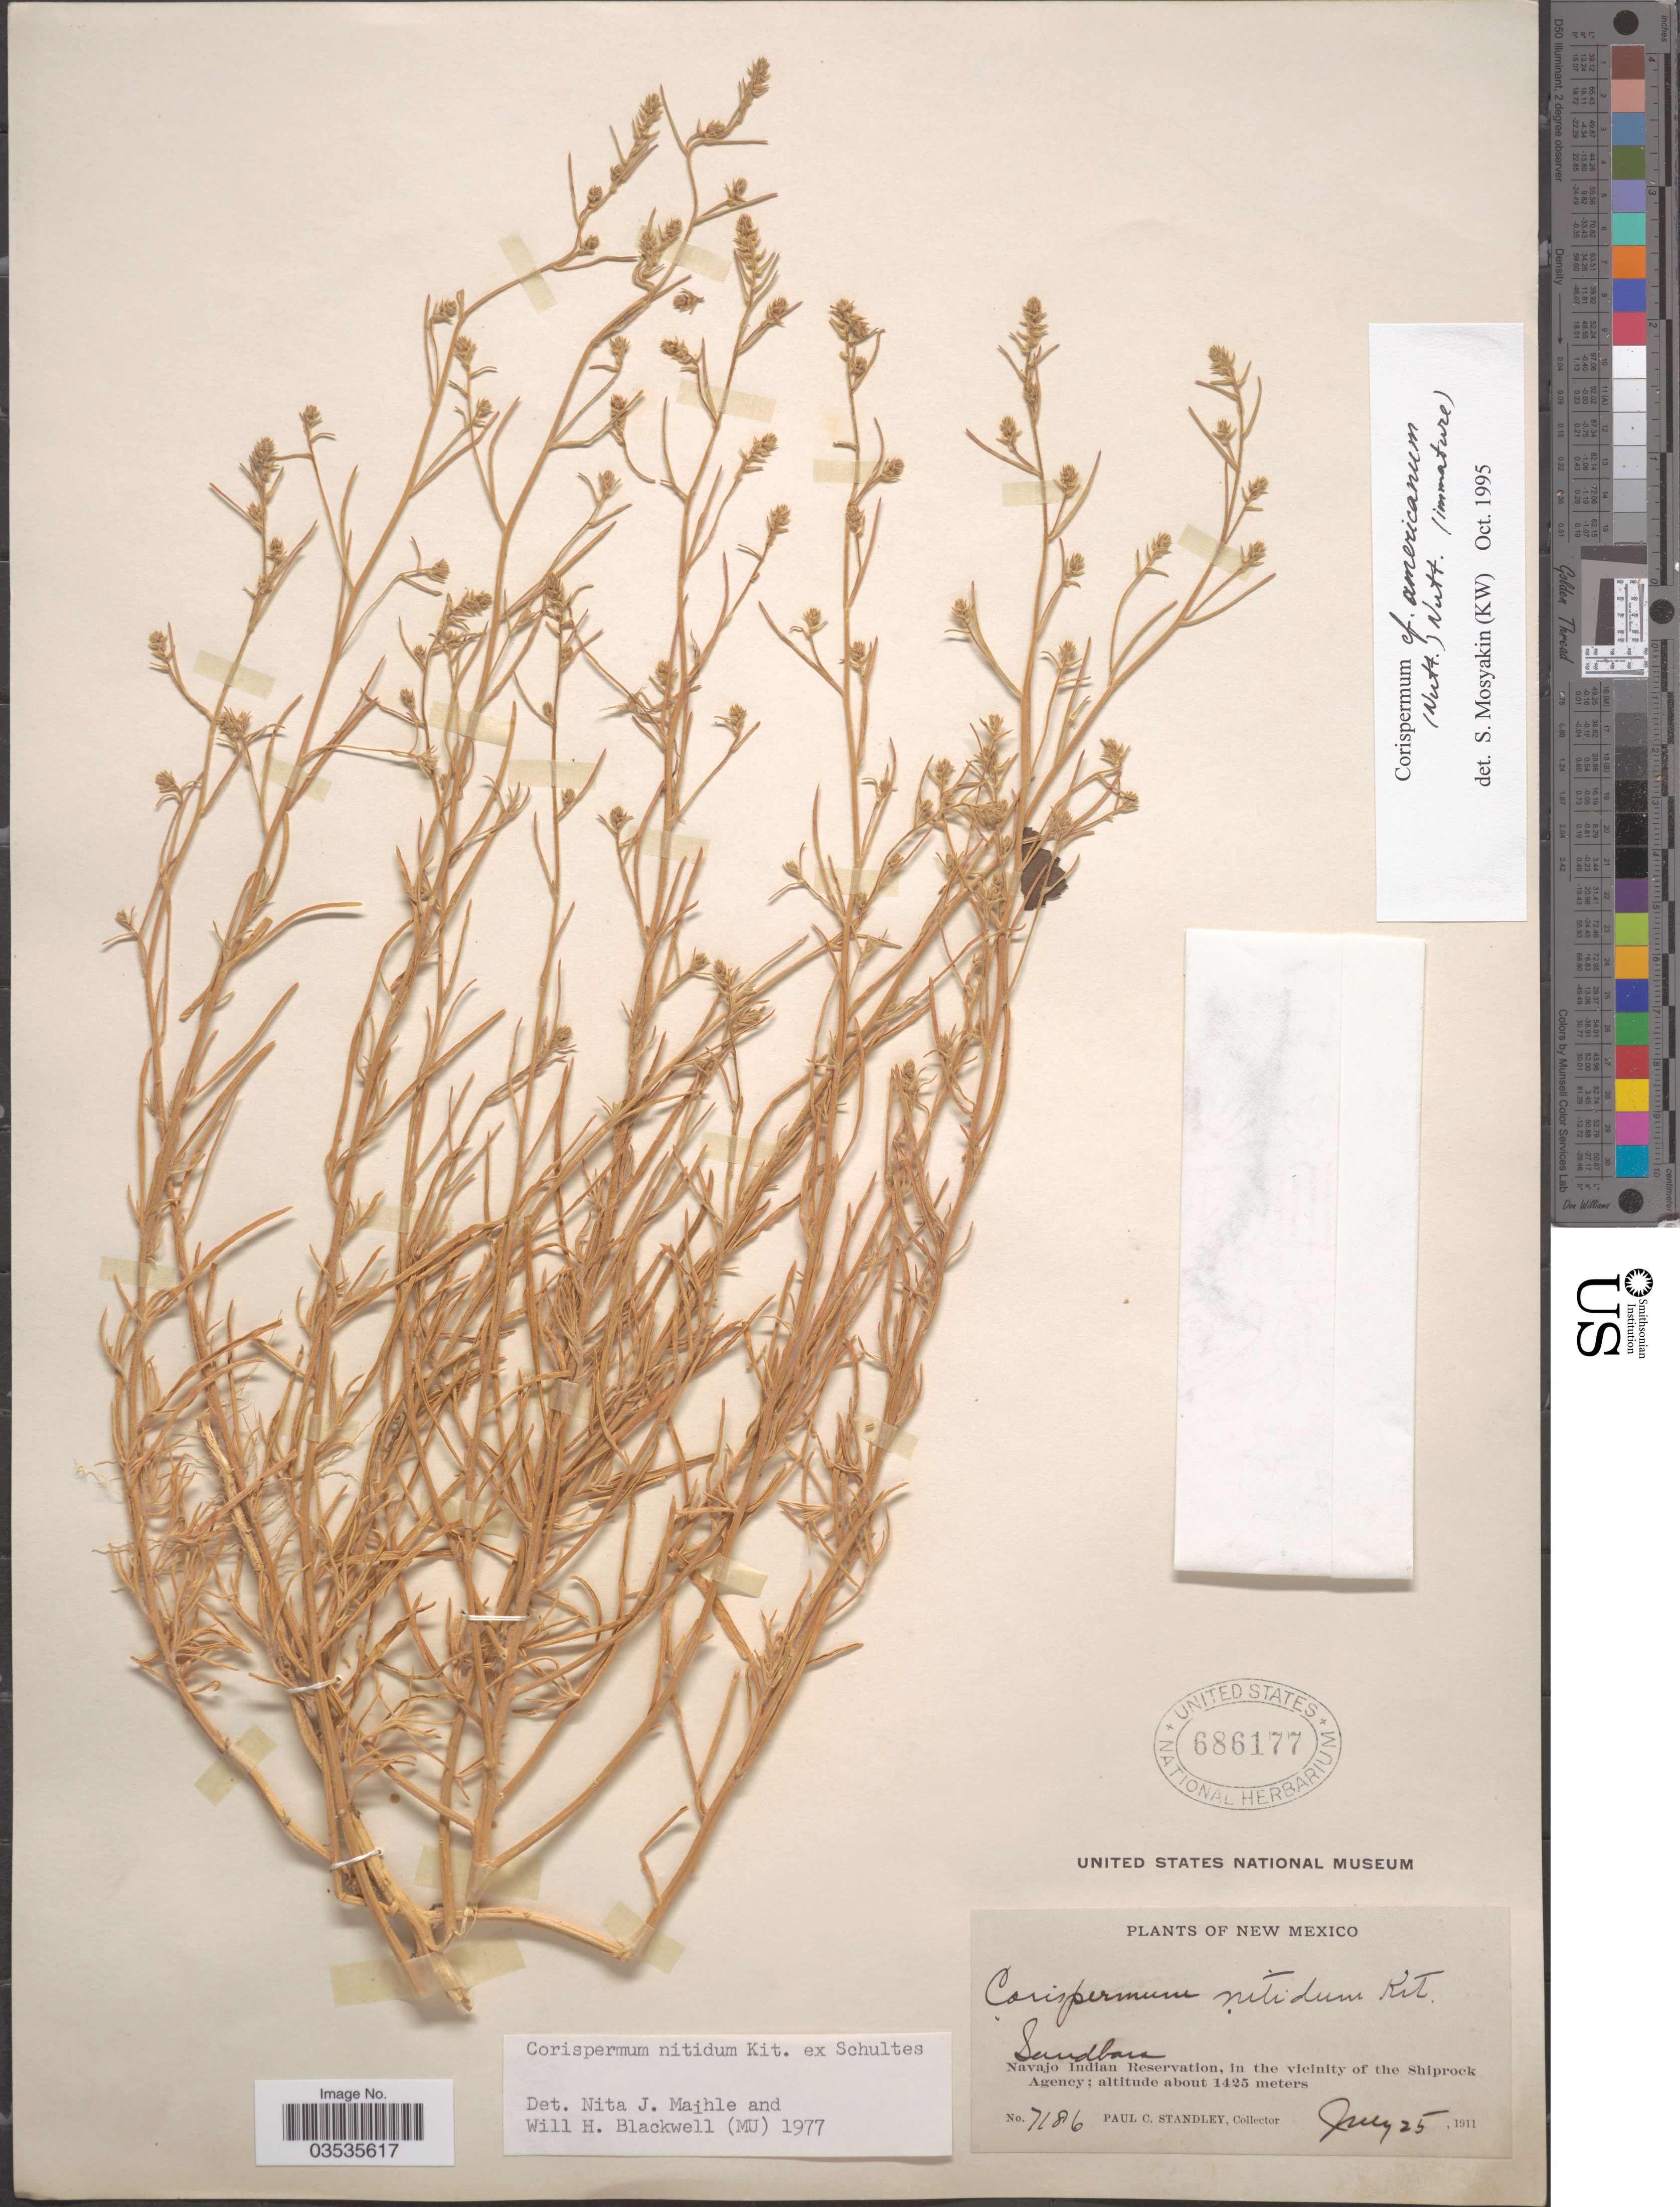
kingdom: Plantae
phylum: Tracheophyta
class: Magnoliopsida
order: Caryophyllales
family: Amaranthaceae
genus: Corispermum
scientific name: Corispermum americanum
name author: (Nutt.) Nutt.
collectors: P. C. Standley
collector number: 7186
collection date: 1911-07-25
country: United States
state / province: New Mexico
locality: Navajo Indian Reservation, in the vicinity of the Shiprock Agency.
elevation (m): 1425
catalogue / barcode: US 686177